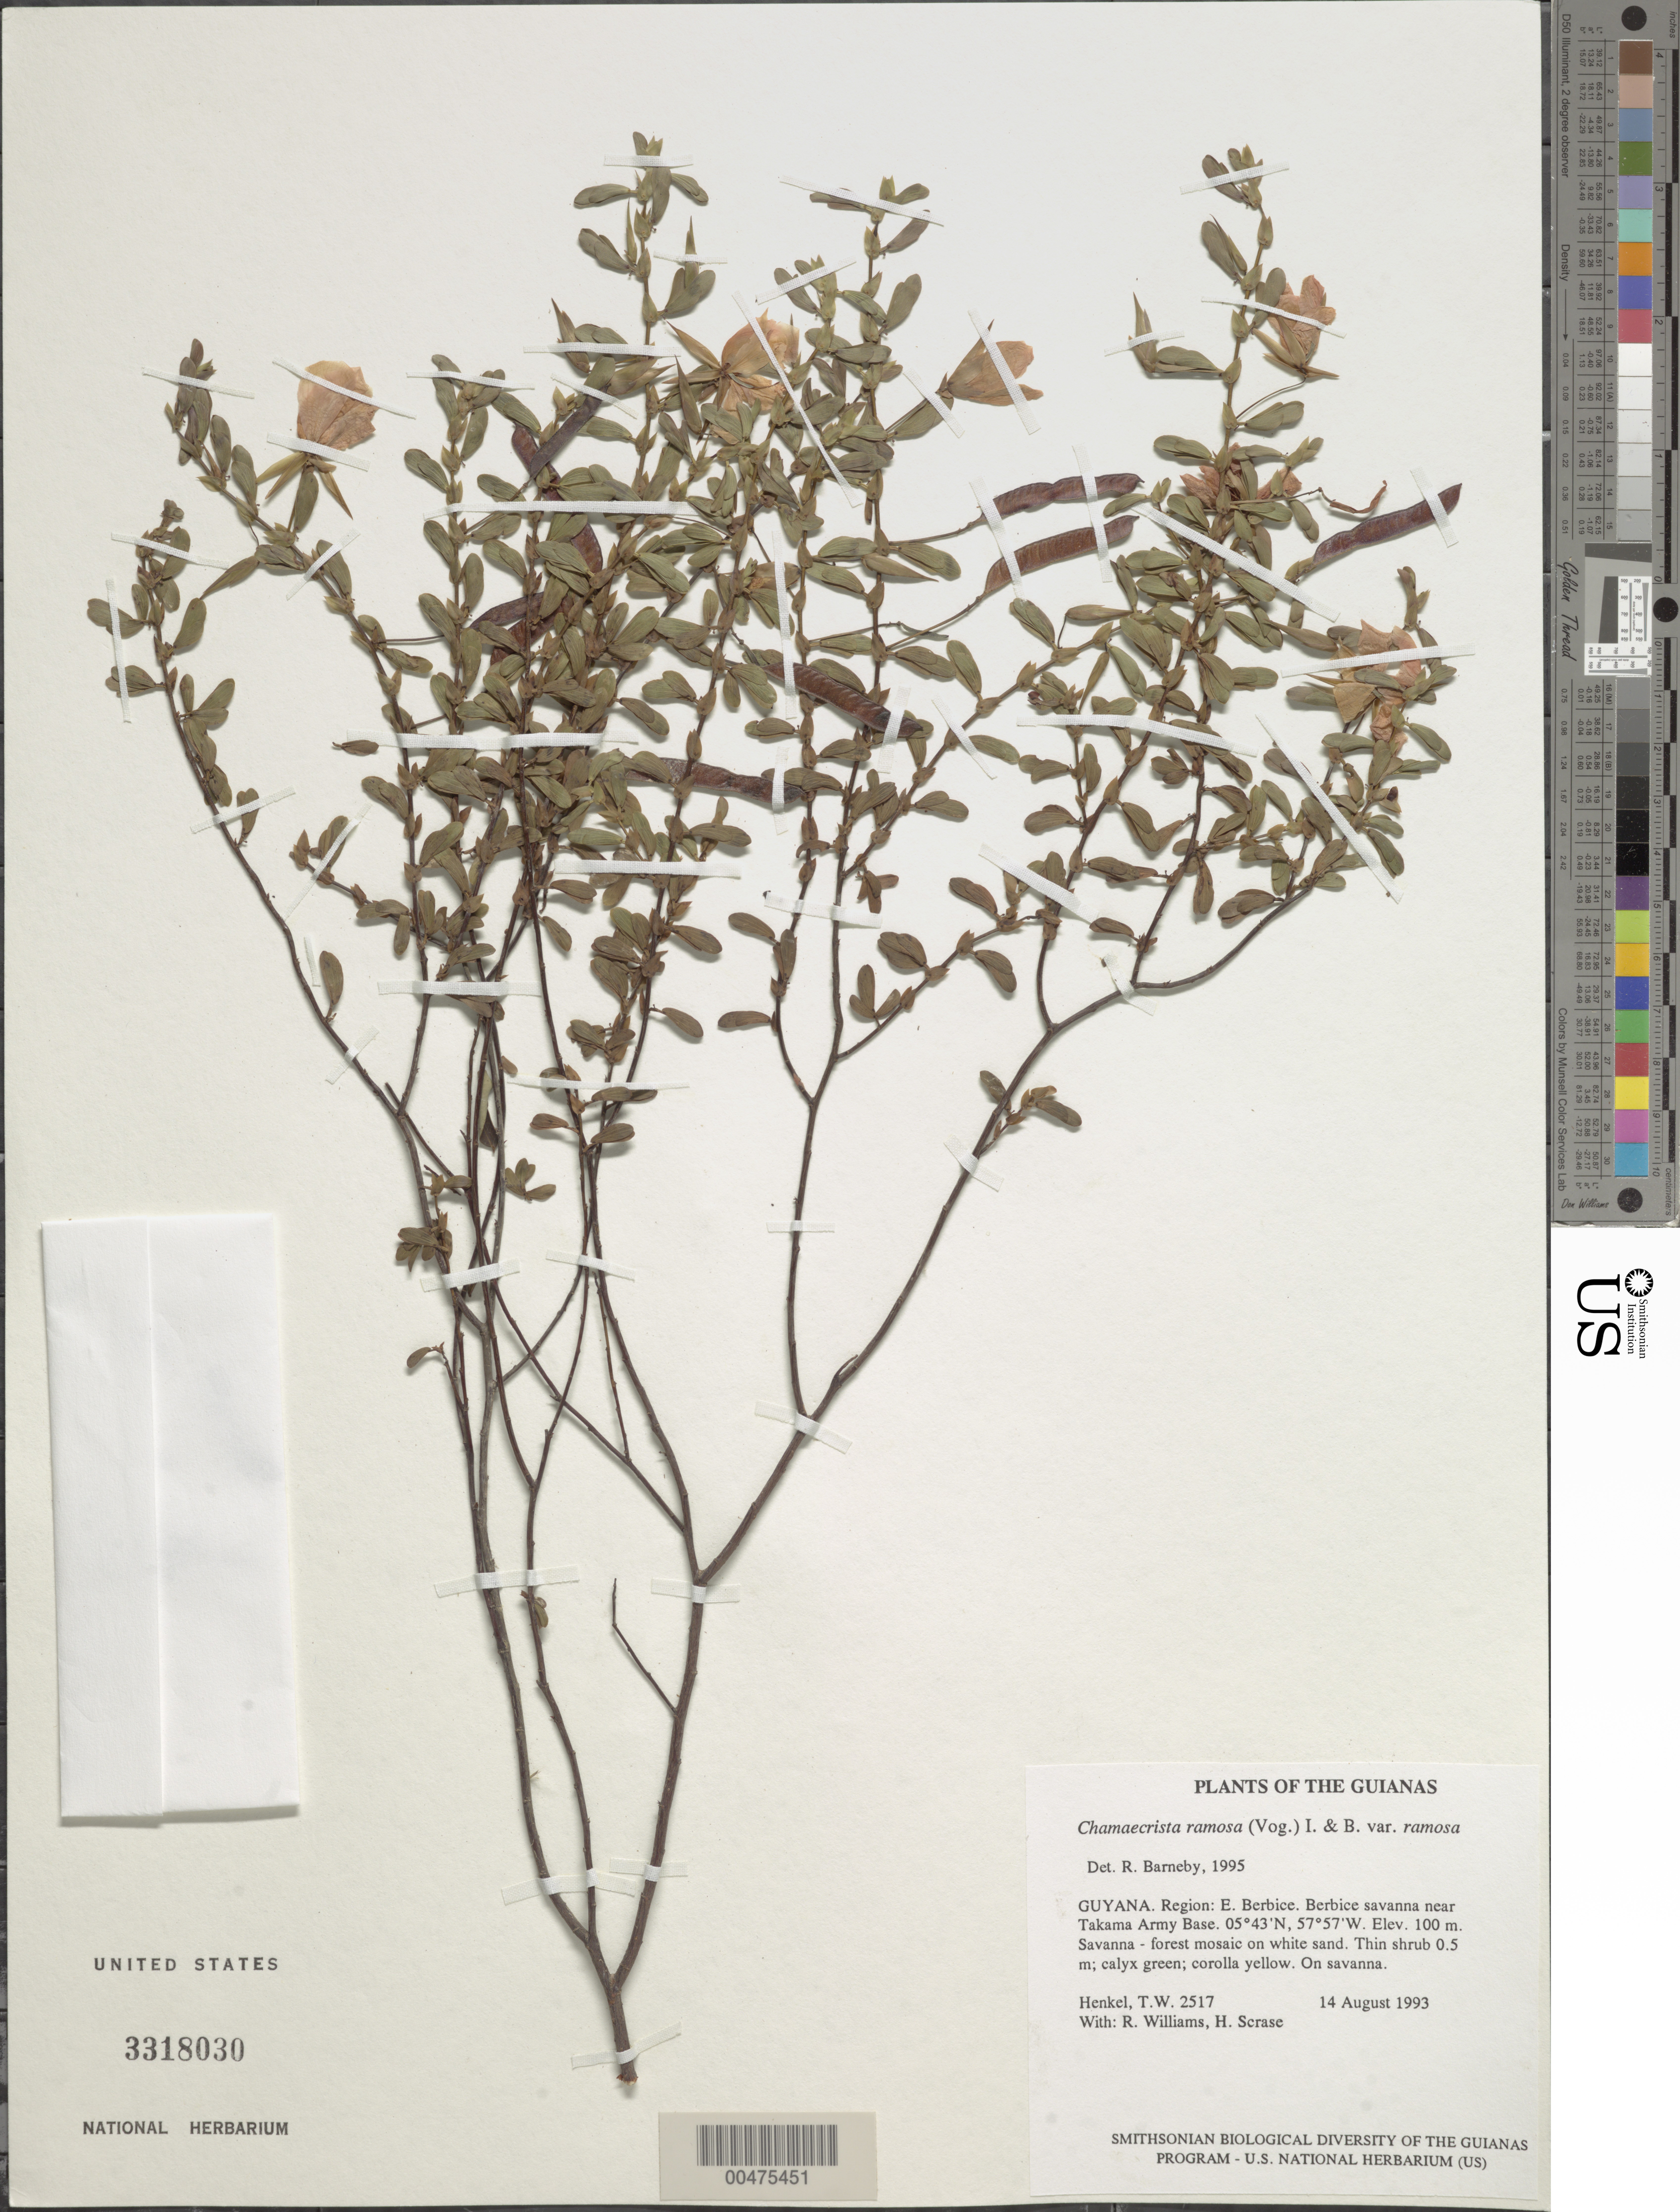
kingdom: Plantae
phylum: Tracheophyta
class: Magnoliopsida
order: Fabales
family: Fabaceae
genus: Chamaecrista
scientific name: Chamaecrista ramosa var. ramosa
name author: (Vogel) H.S. Irwin & Barneby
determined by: Barneby, Rupert C., (NY)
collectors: T. Henkel, R. Williams & H. Scrase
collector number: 2517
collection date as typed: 14 August 1993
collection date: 1993-08-14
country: Guyana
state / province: U. Demerara-Berbice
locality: Berbice savanna near Takama Army Base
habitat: Savanna - forest mosaic on white sand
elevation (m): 100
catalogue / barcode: US 3318030